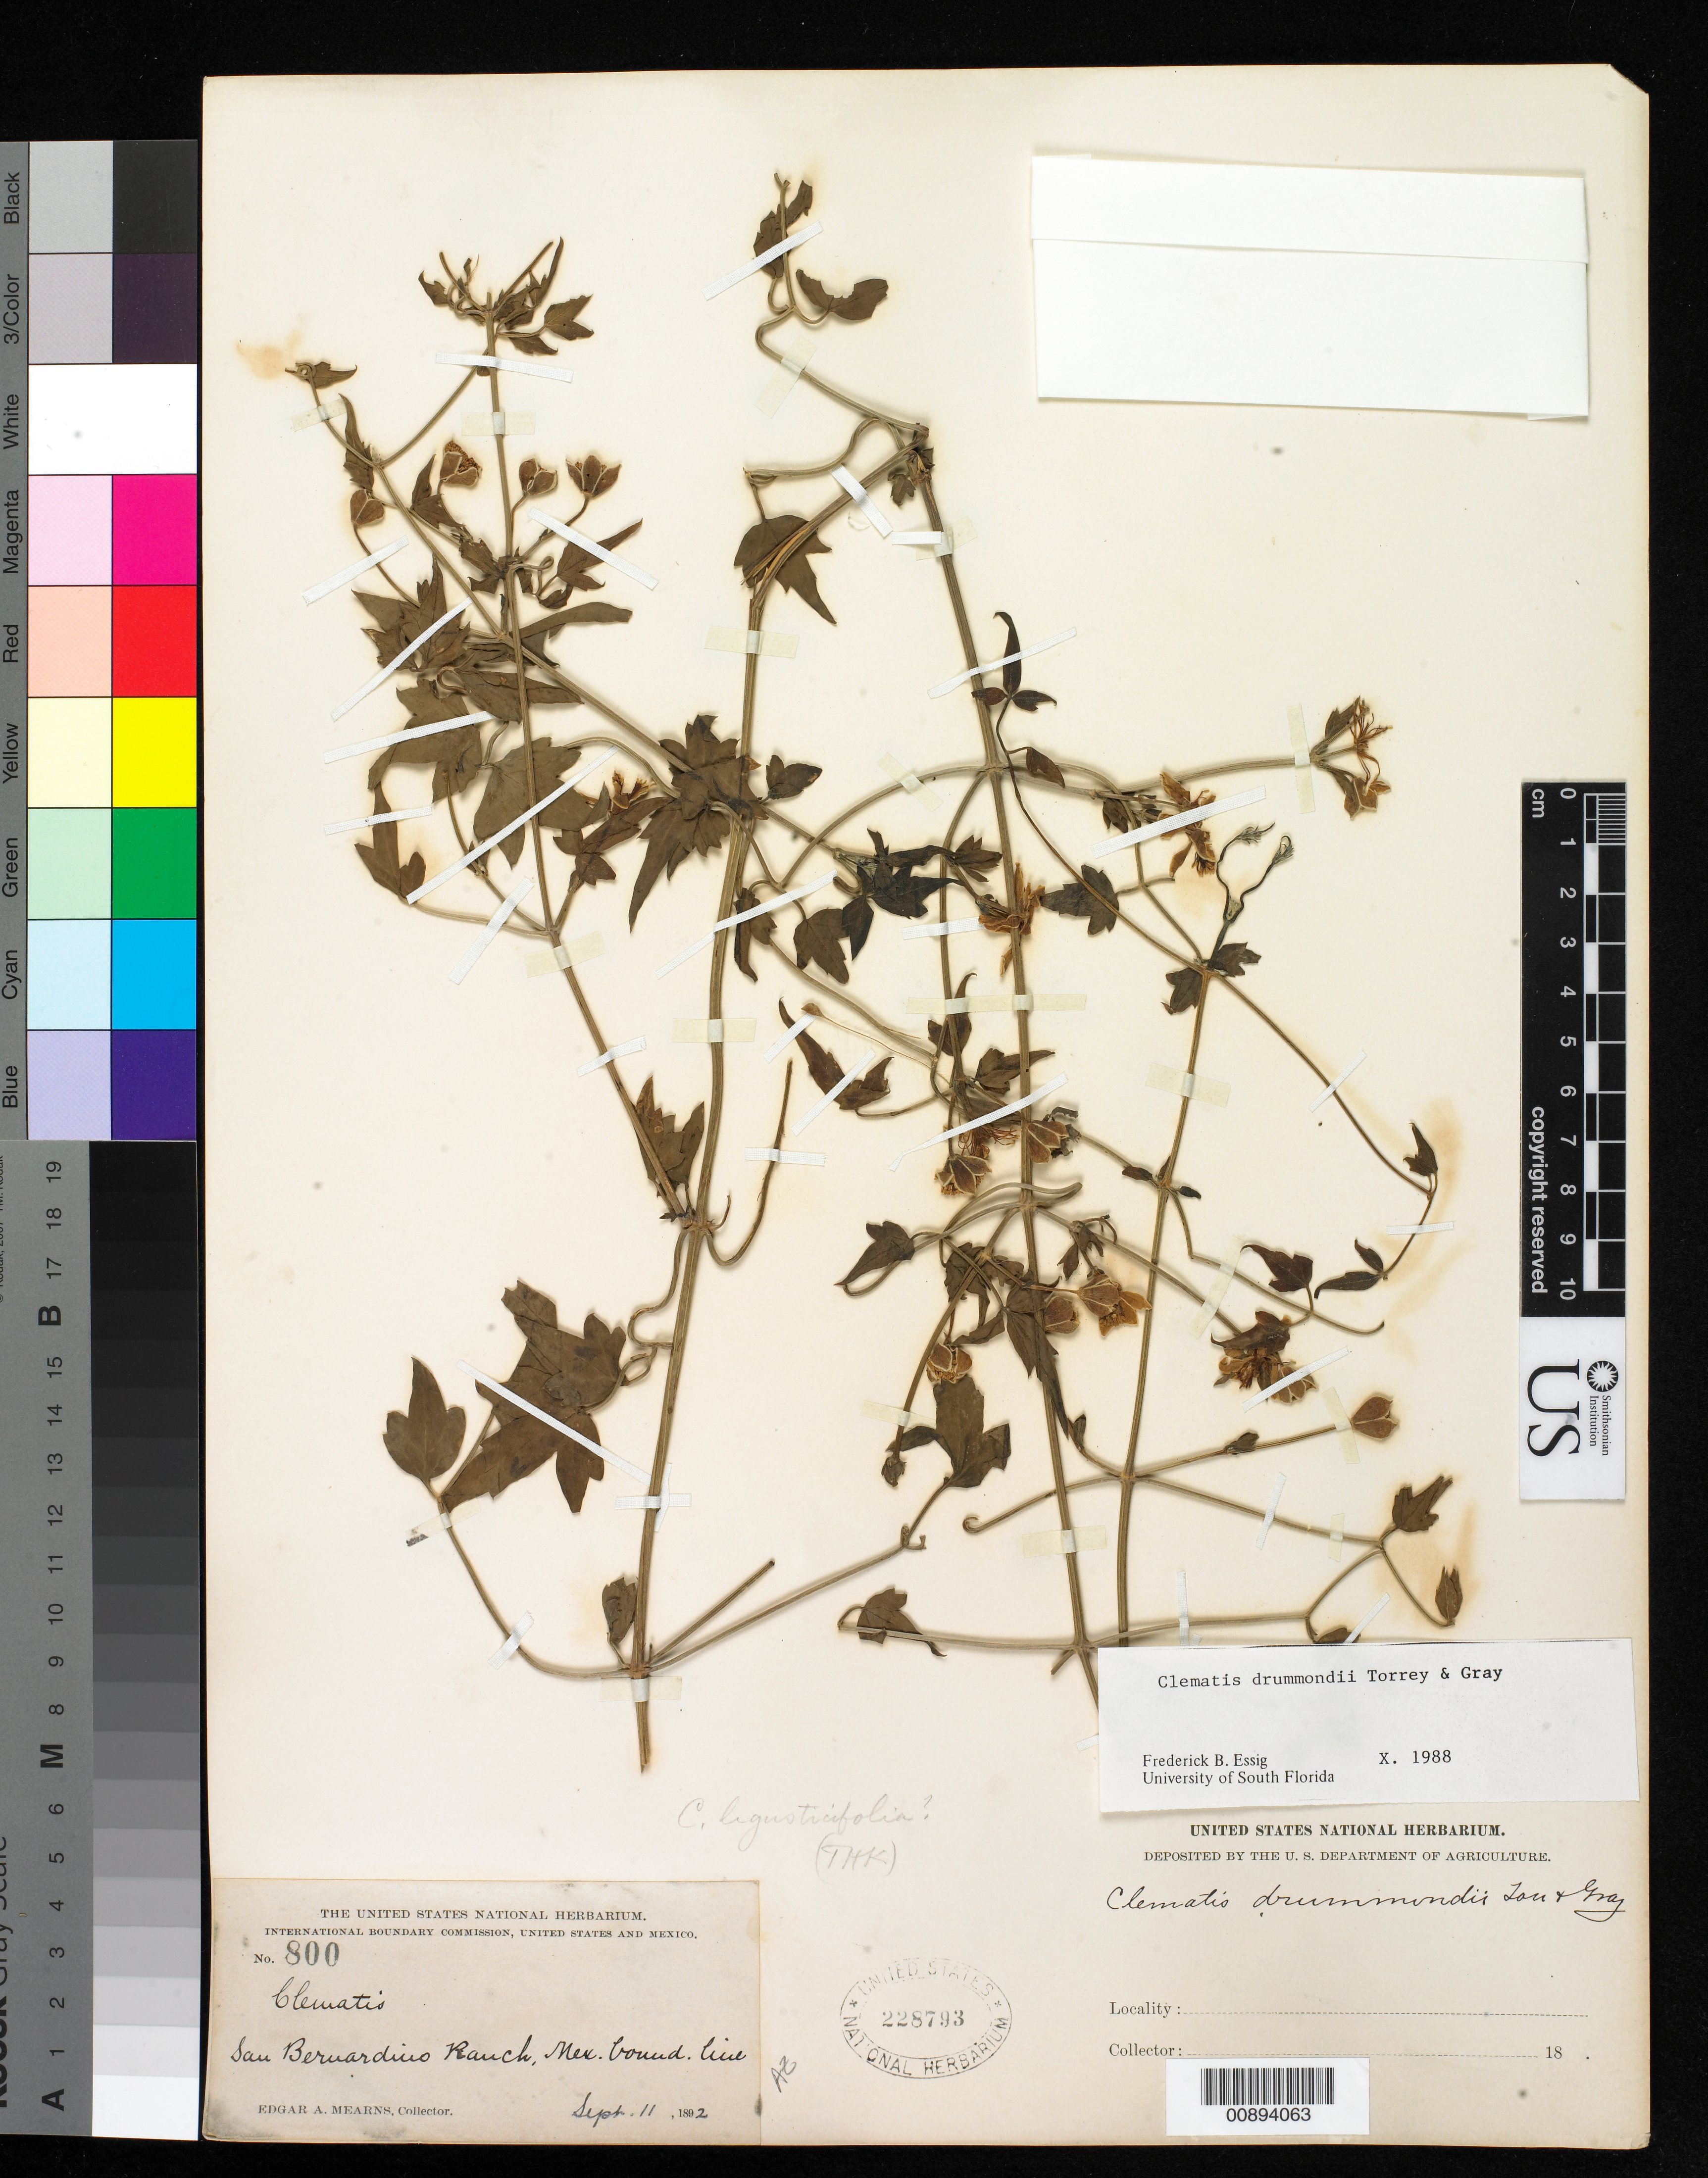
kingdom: Plantae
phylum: Tracheophyta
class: Magnoliopsida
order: Ranunculales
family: Ranunculaceae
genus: Clematis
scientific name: Clematis drummondii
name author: Torr. & A. Gray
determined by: Essig, Frederick B.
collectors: E. A. Mearns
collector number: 800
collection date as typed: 11 Sep 1892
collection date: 1892-09-11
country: United States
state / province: Arizona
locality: San Bernardino Ranch, Mexican Boundary Line.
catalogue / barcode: US 228793